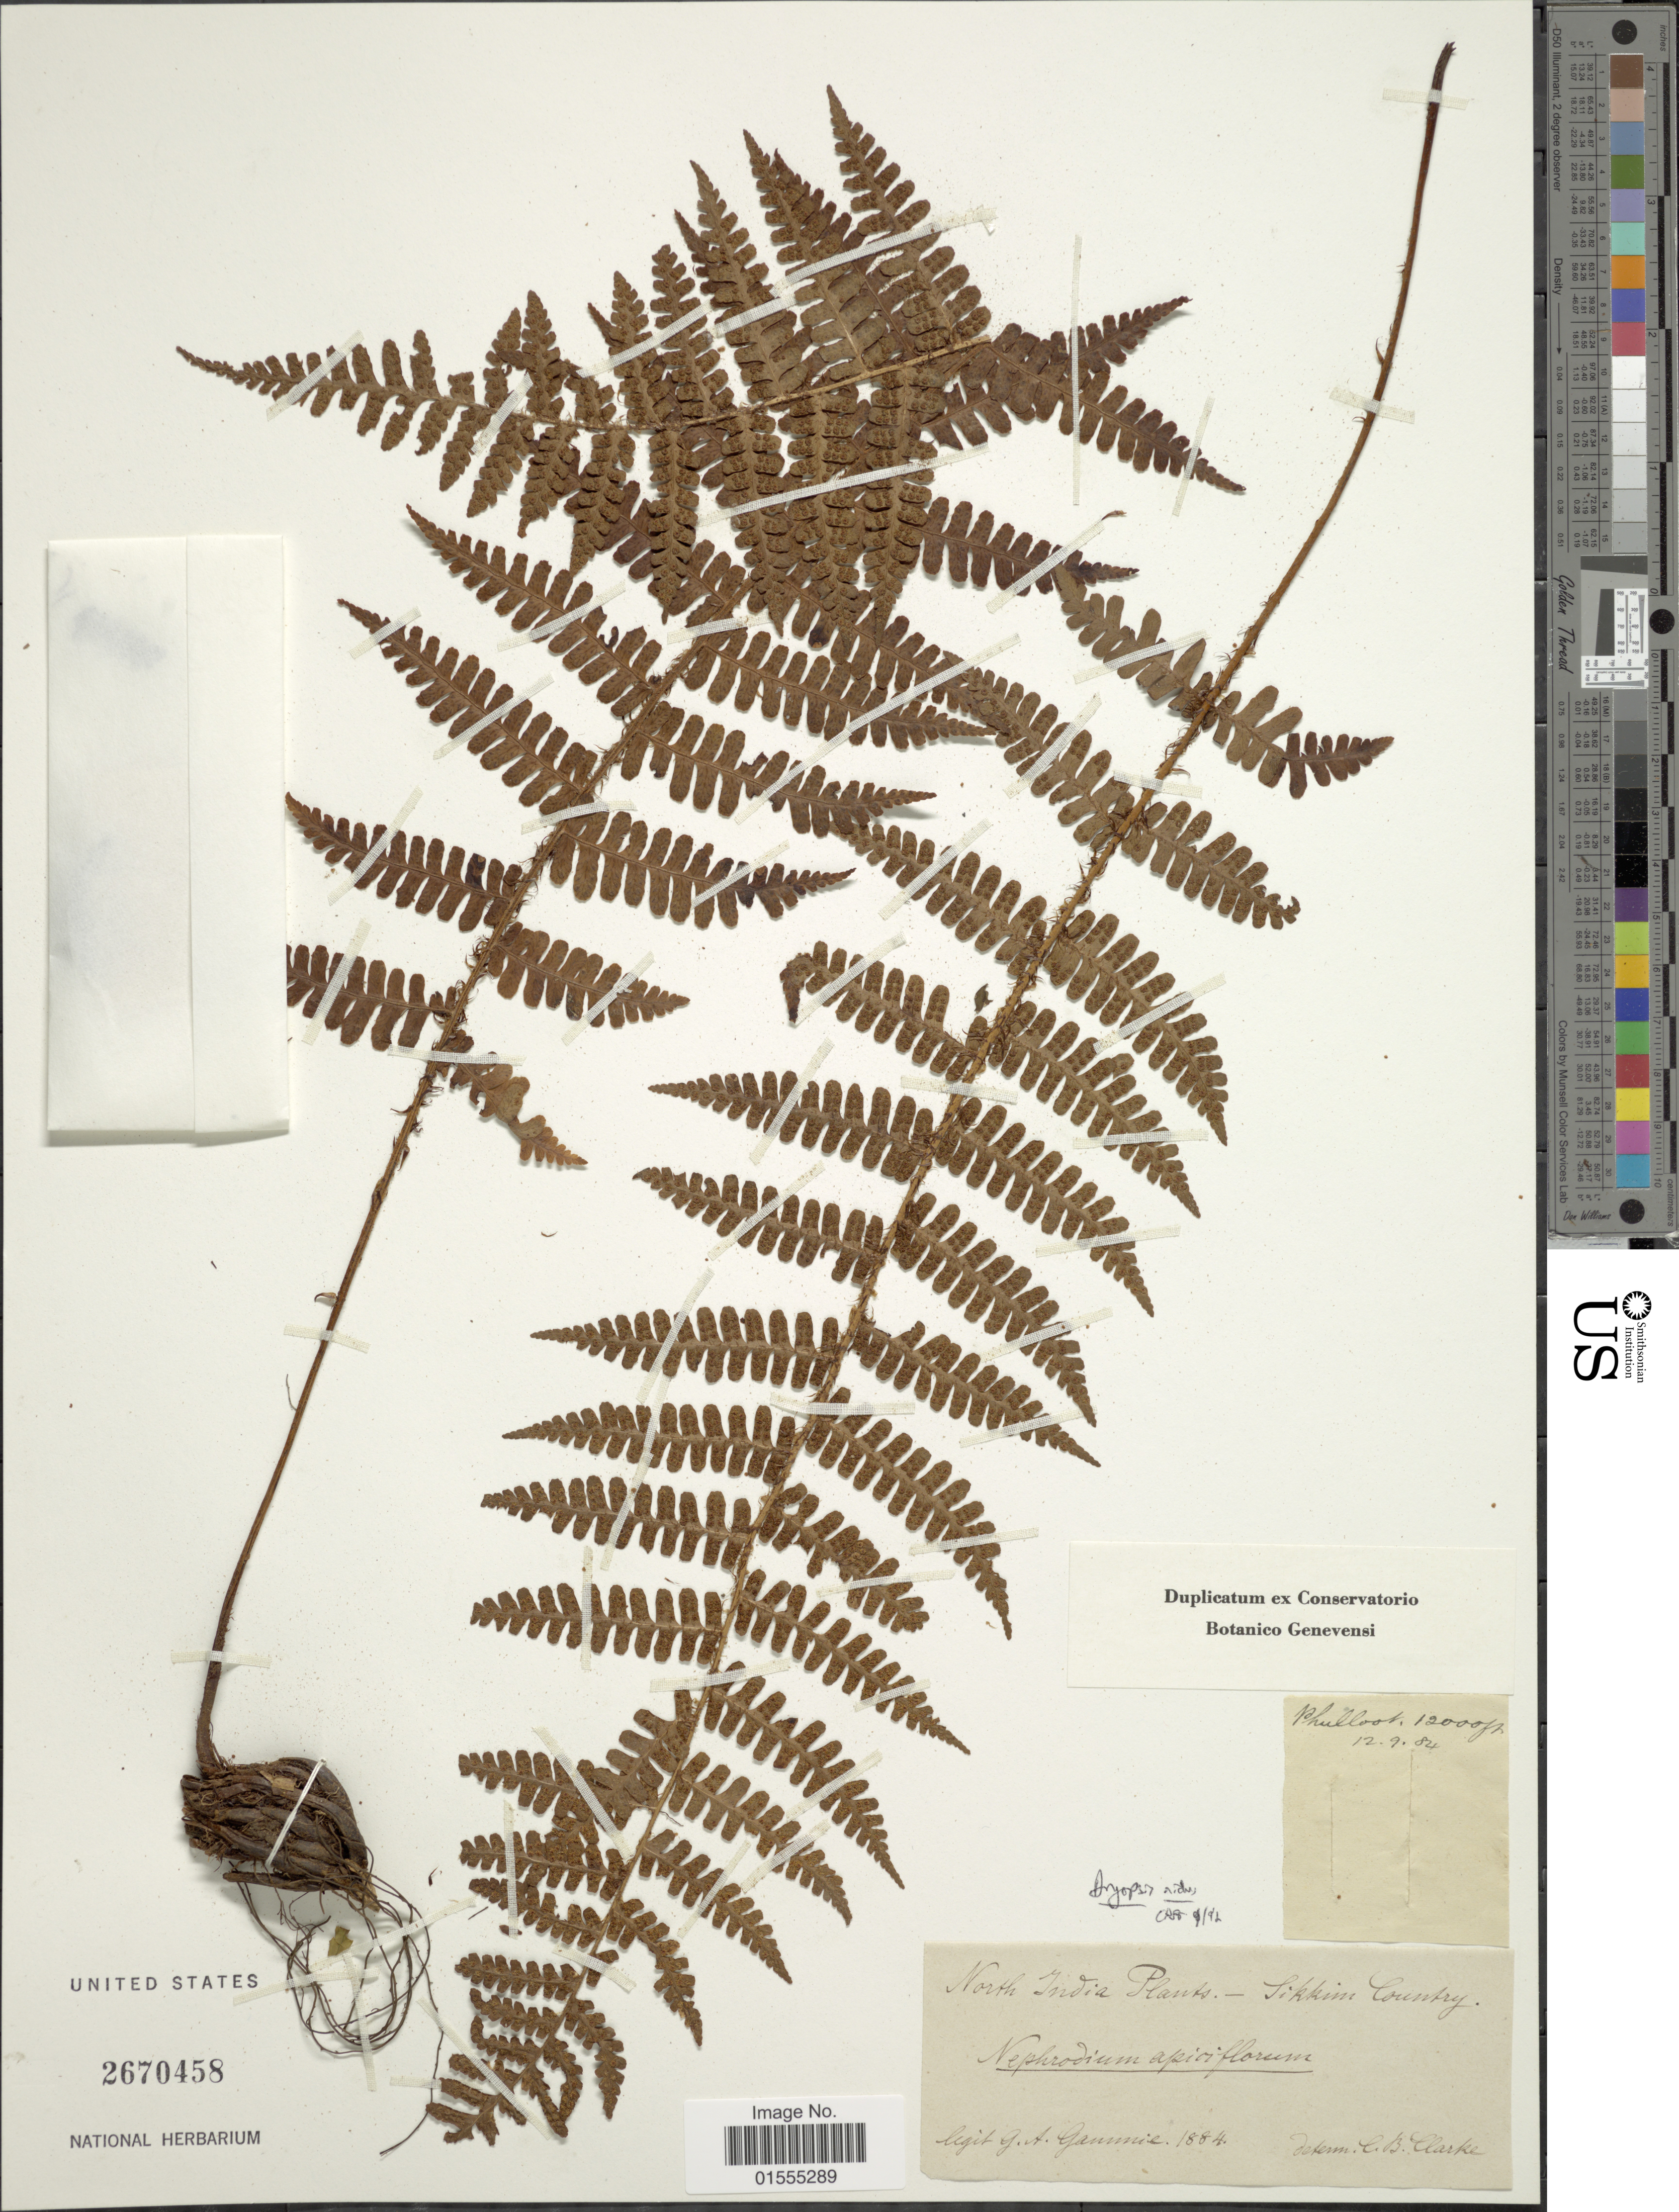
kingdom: Plantae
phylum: Tracheophyta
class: Polypodiopsida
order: Polypodiales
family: Dryopteridaceae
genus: Dryopteris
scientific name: Dryopteris sp.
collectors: G. F. Gaumer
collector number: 1884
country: India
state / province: Sikkim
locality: North India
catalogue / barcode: US 2670458